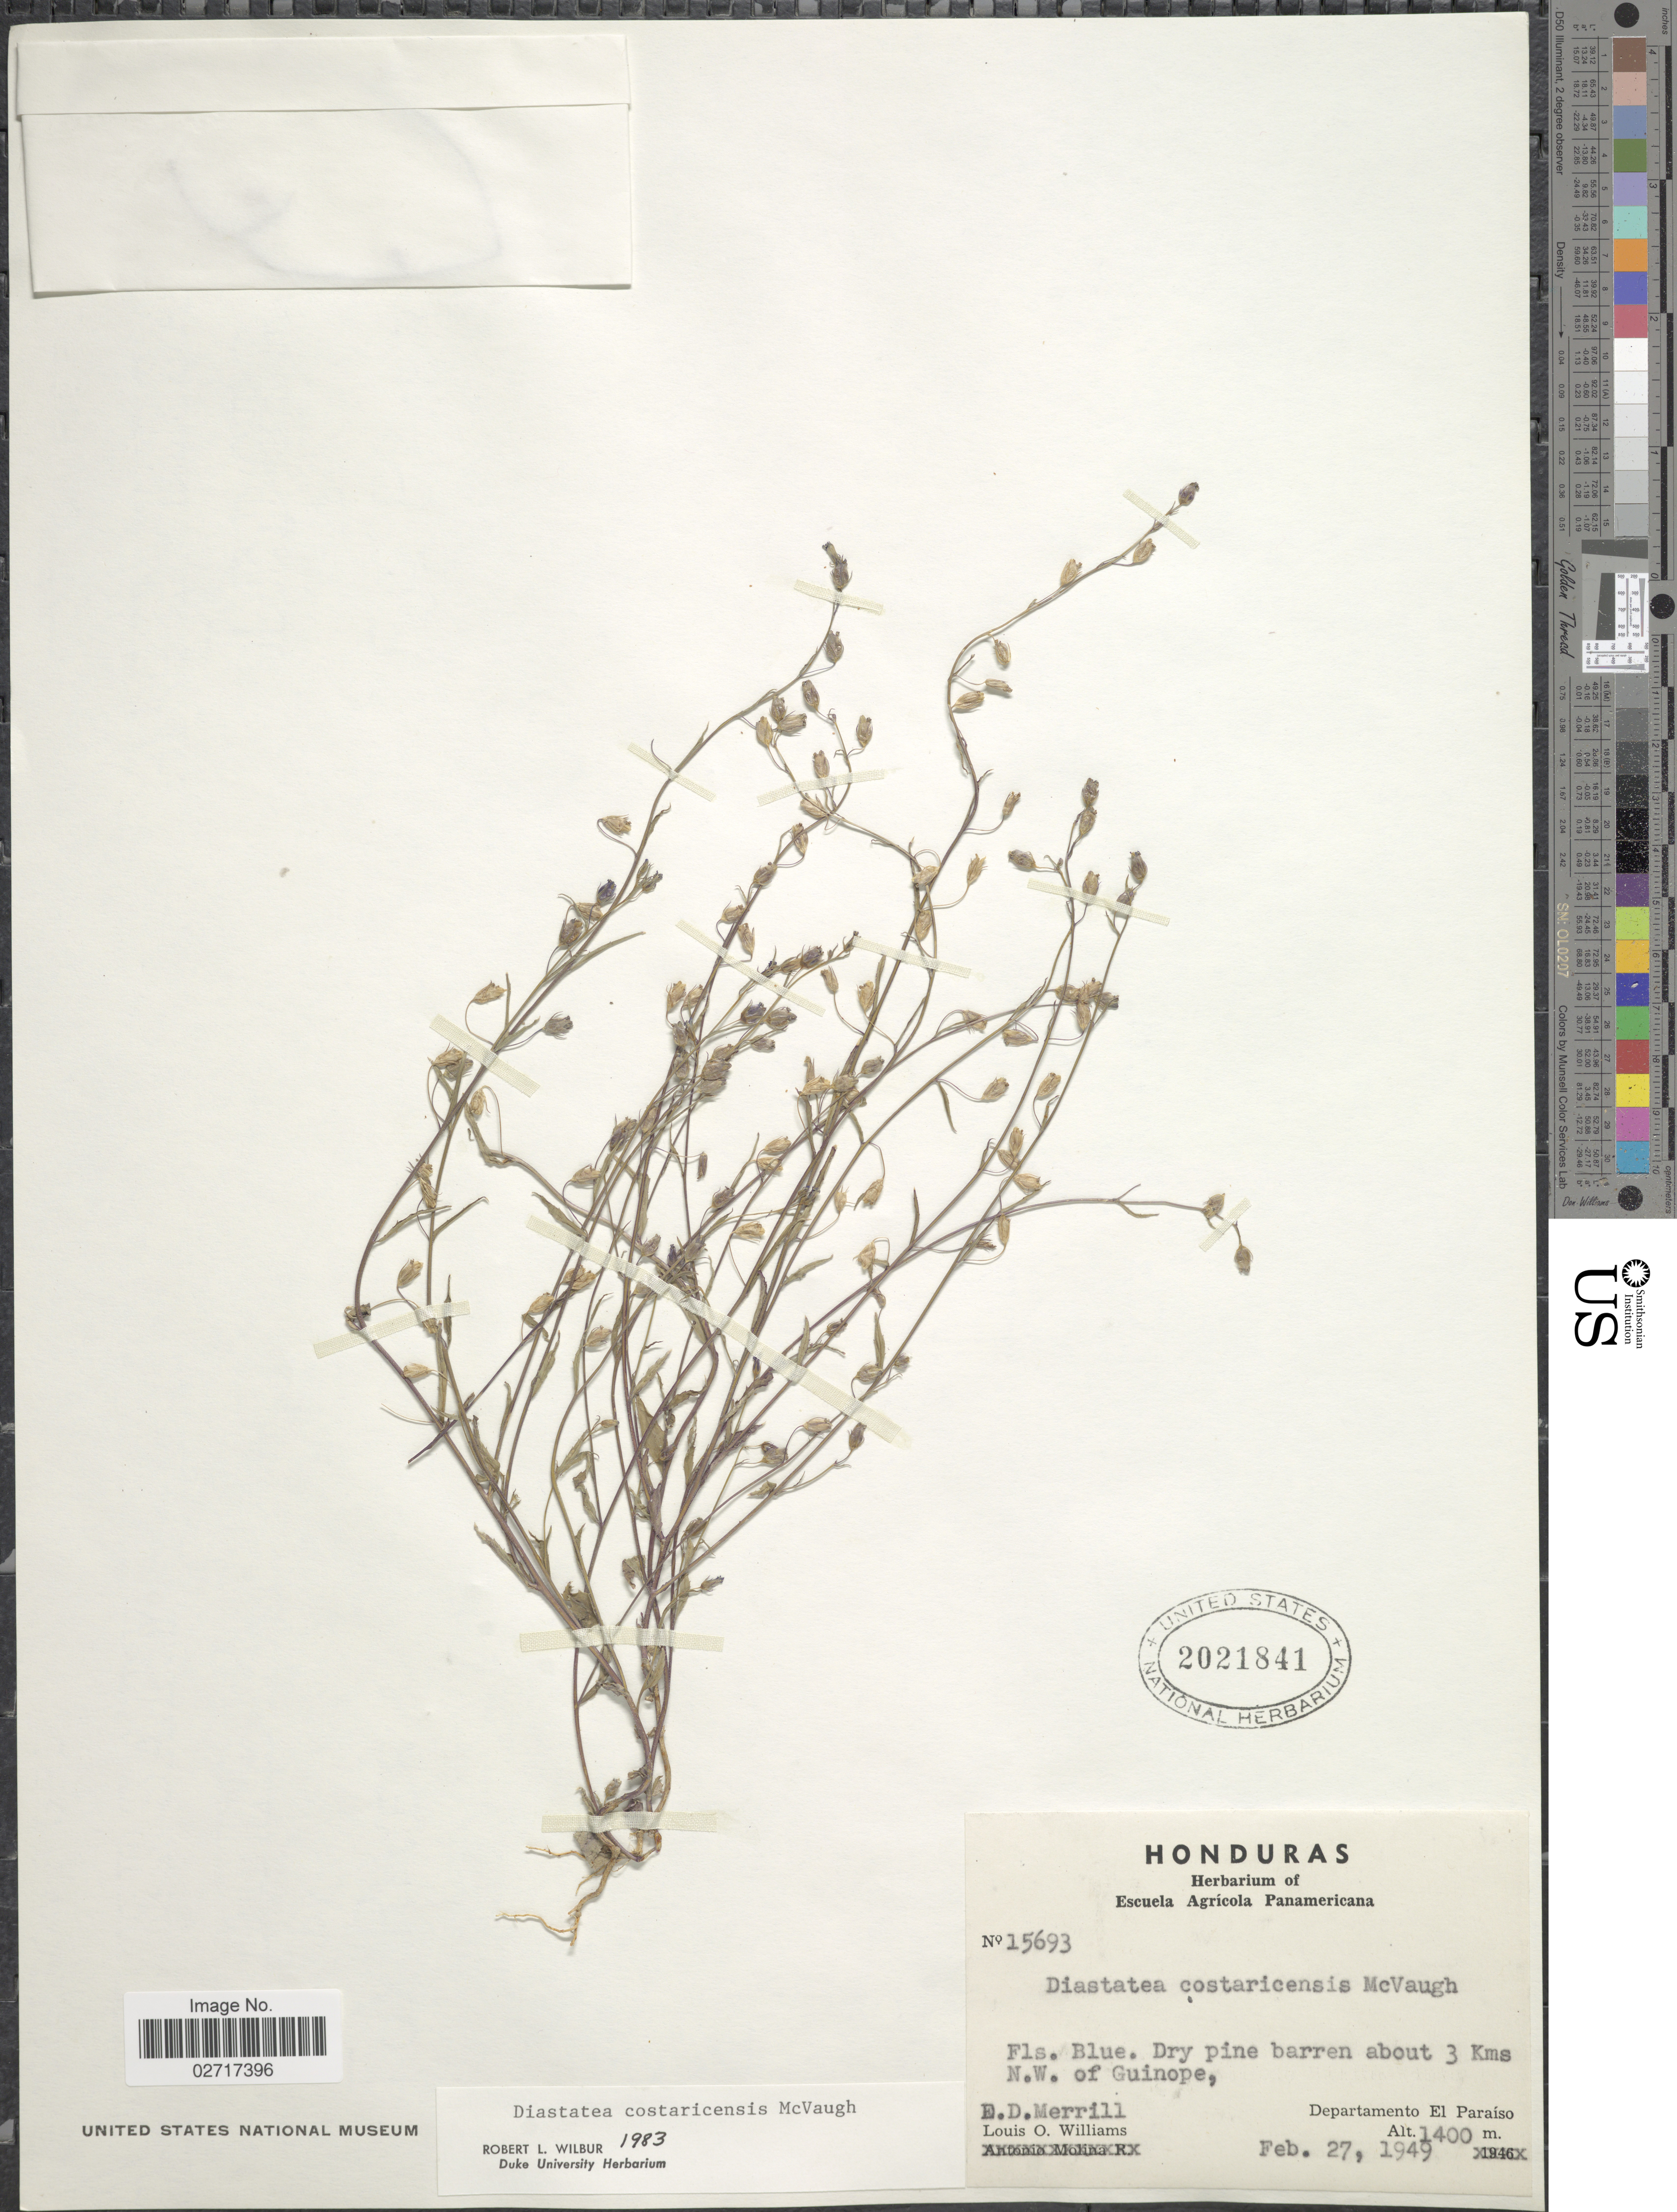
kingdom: Plantae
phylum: Tracheophyta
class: Magnoliopsida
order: Asterales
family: Campanulaceae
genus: Diastatea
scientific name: Diastatea costaricensis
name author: McVaugh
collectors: E. D. Merrill & L. O. Williams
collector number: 156933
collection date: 1949-02-27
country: Honduras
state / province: El Paraíso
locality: About 3 Kms N.W. of Guinope, Departamento El Paraíso.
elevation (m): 1400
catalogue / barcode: US 2021841